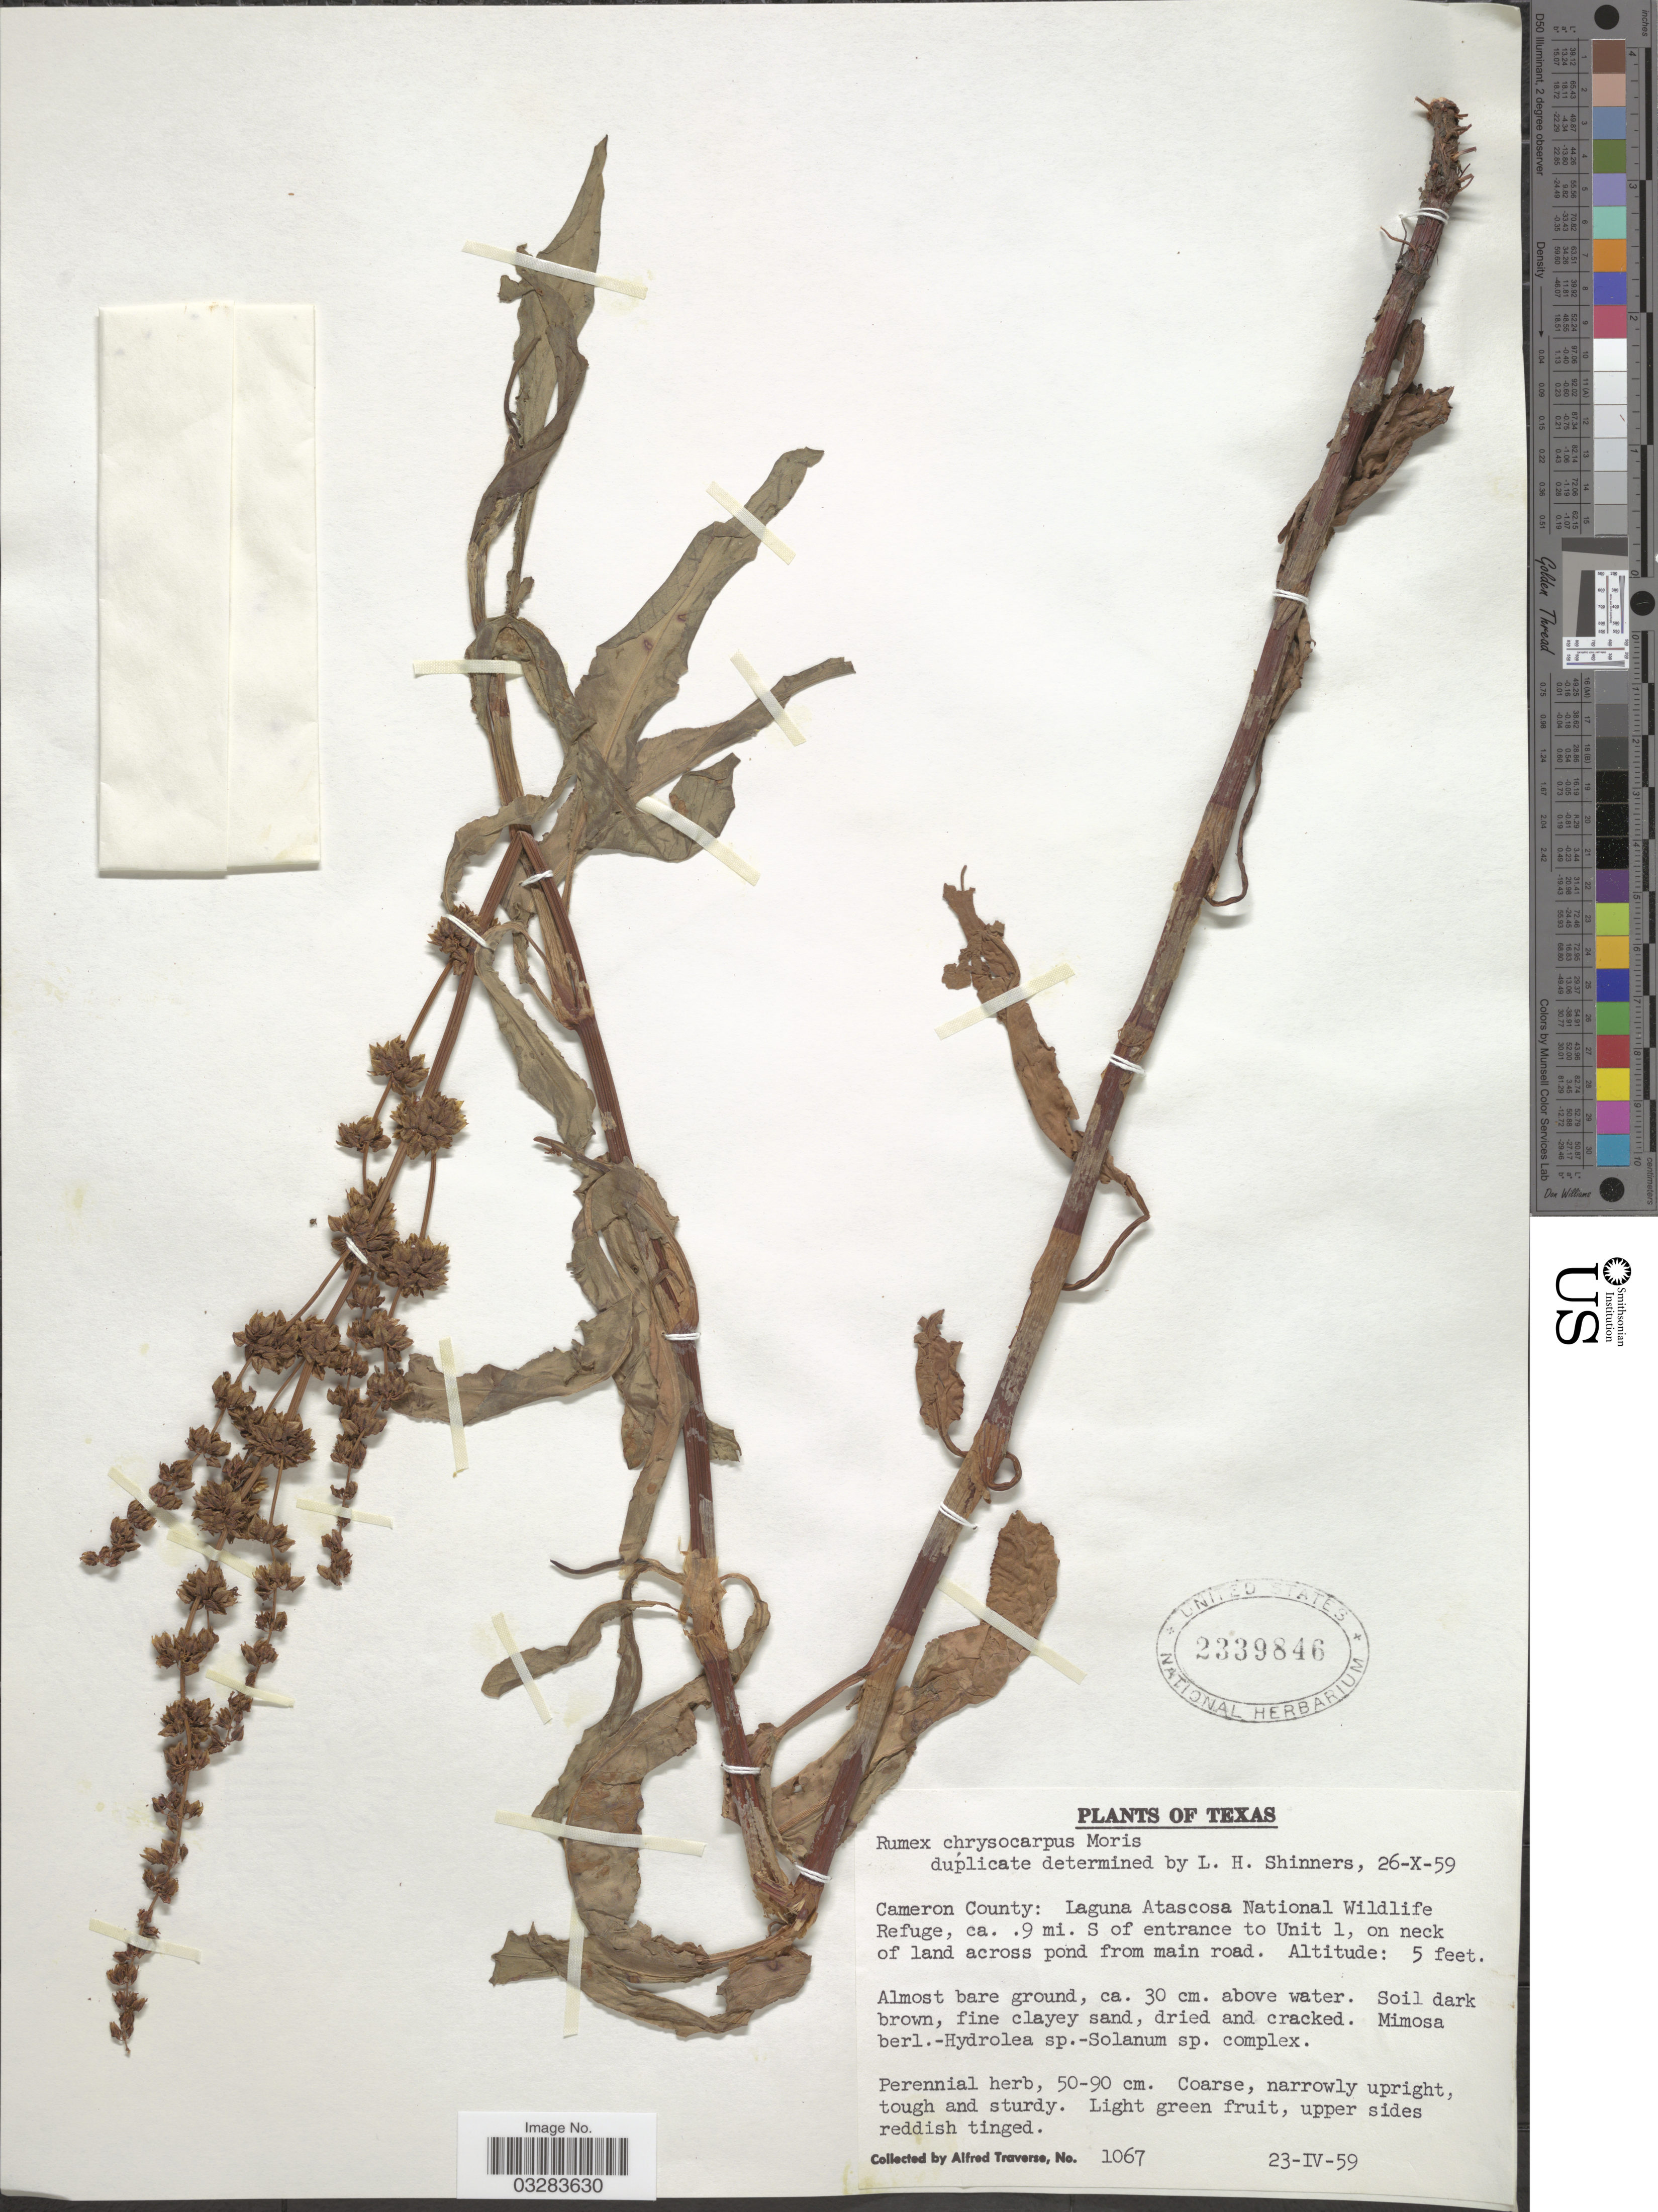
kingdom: Plantae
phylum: Tracheophyta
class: Magnoliopsida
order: Caryophyllales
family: Polygonaceae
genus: Rumex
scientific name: Rumex chrysocarpus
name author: Moris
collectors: A. Traverse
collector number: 1067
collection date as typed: Transcribed d/m/y: 23/4/59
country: United States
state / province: Texas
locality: Cameron County: Laguna Atascosa National Wildlife Refuge, ca. .9 mi. S of entrance to Unit 1, on neck of land across pond from main road.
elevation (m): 2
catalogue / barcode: US 2339846